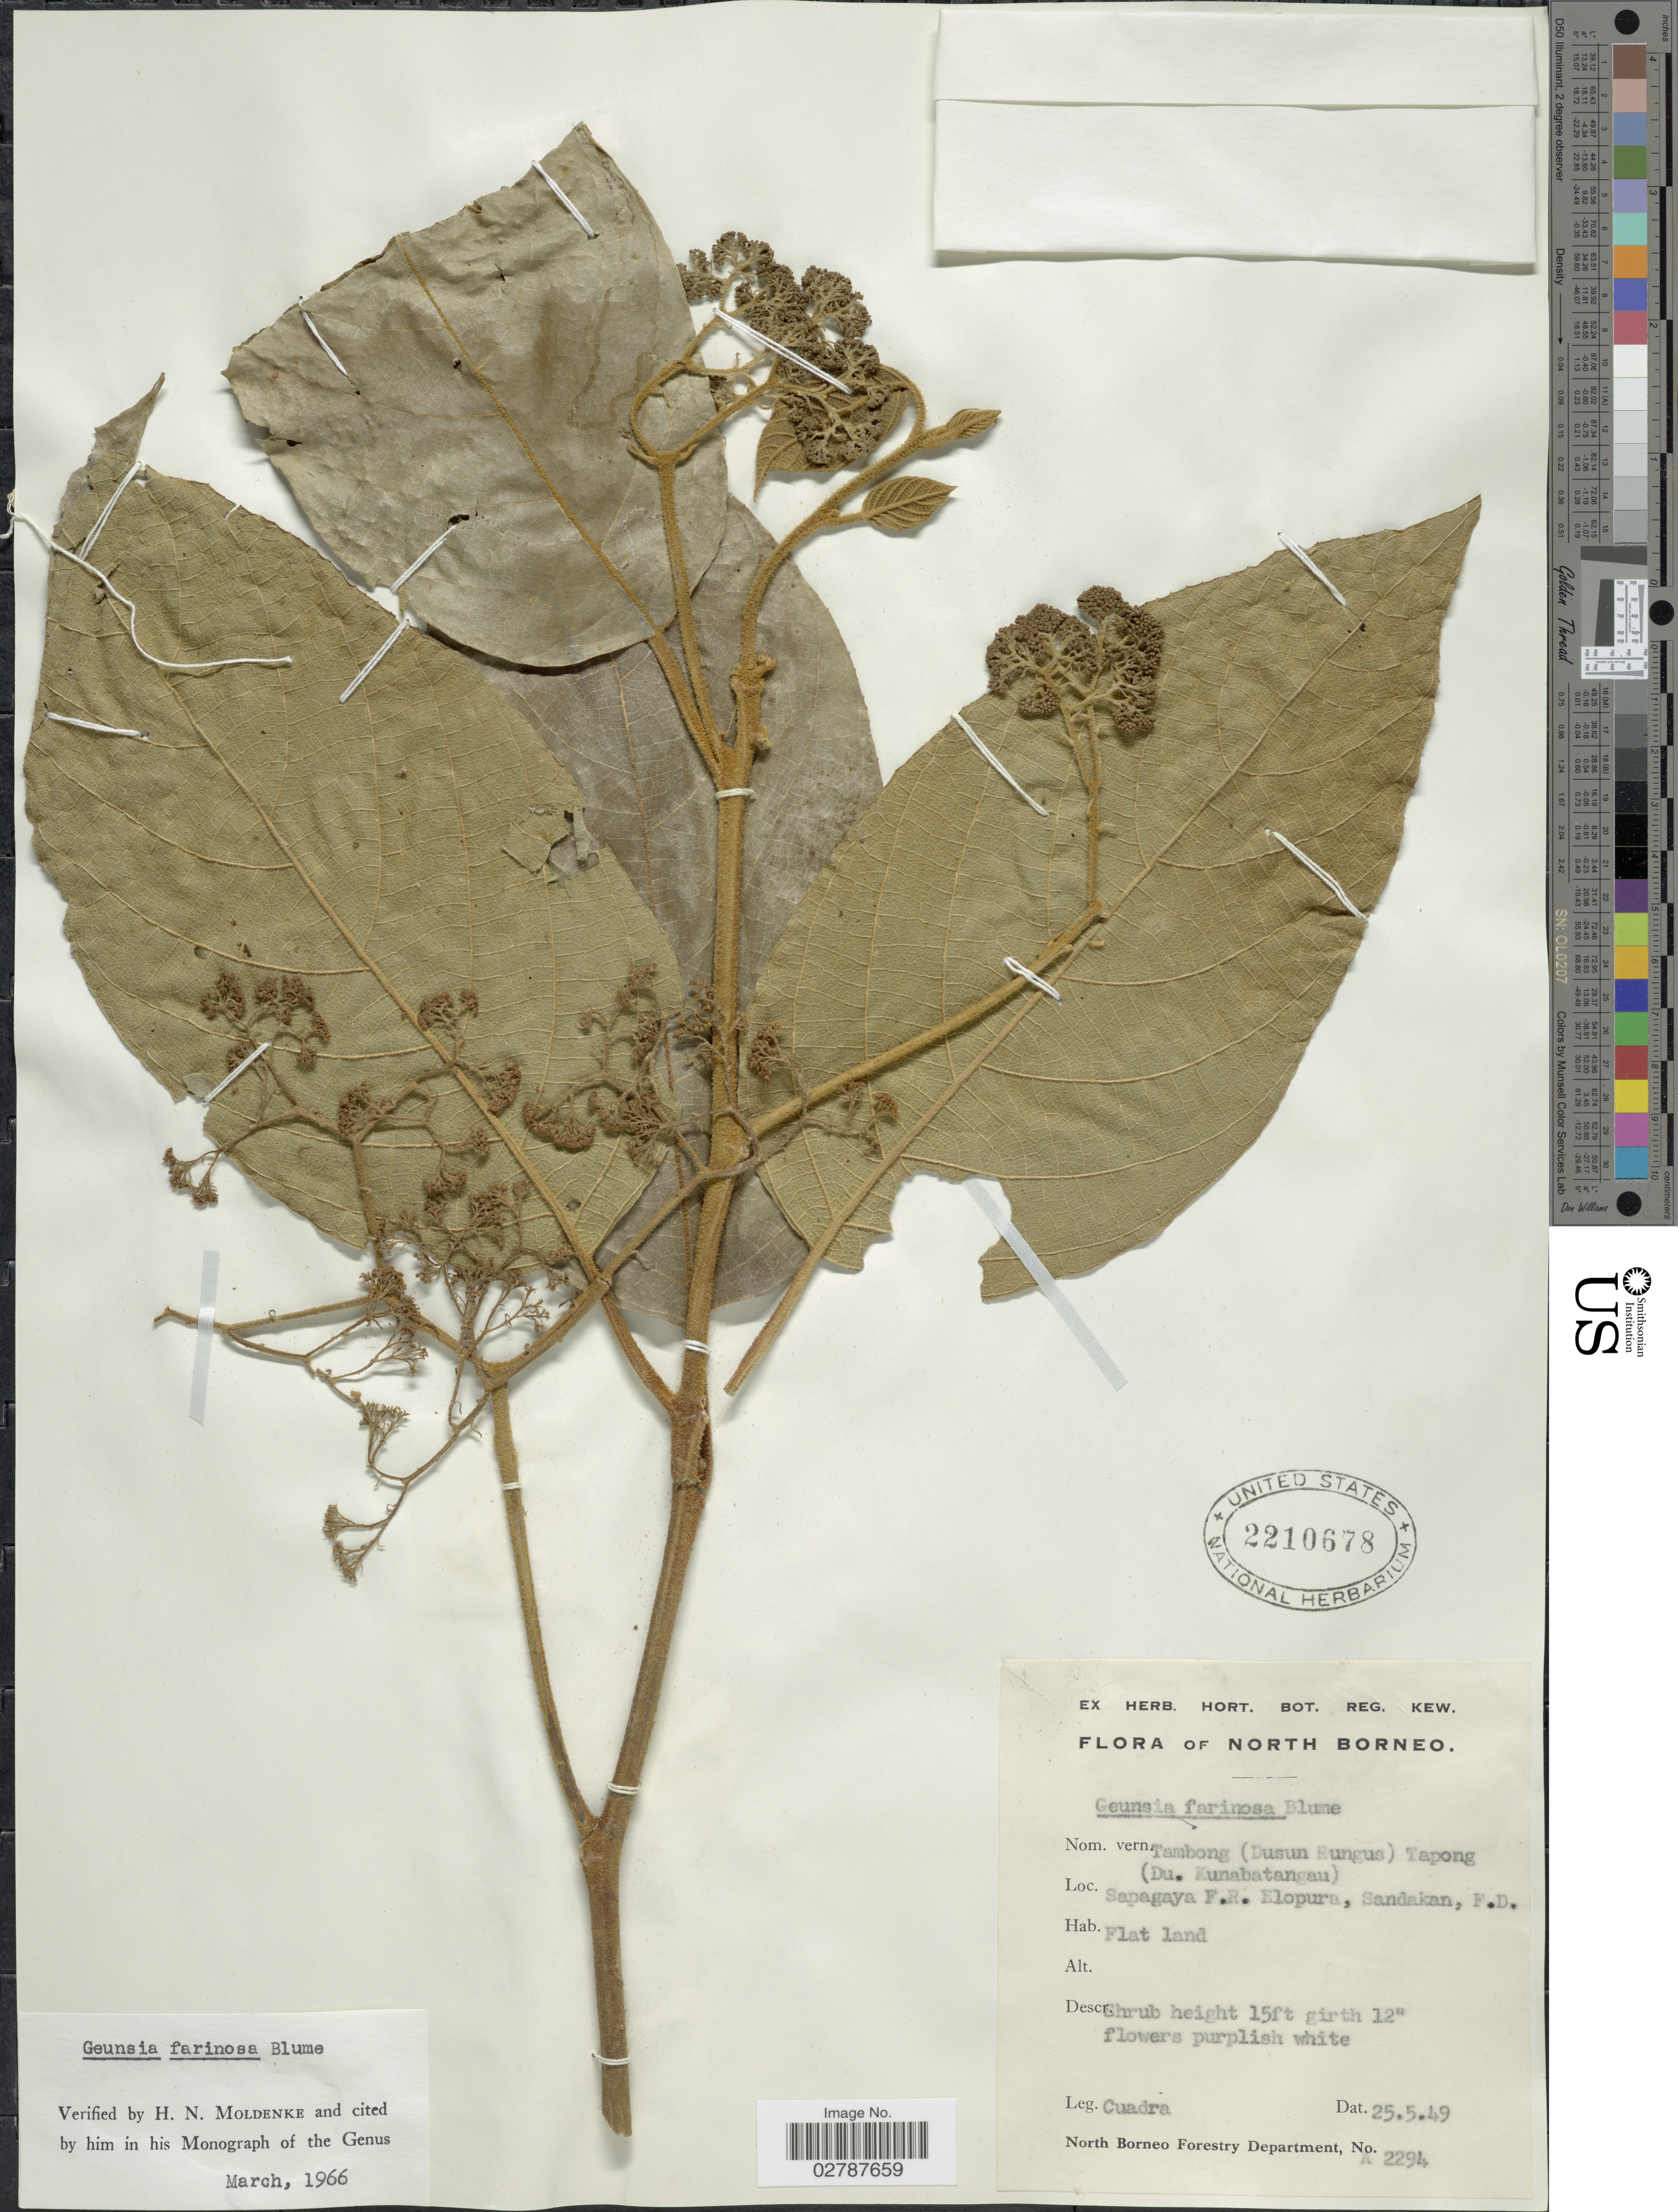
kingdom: Plantae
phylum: Tracheophyta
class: Magnoliopsida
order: Lamiales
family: Lamiaceae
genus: Callicarpa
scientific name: Callicarpa farinosa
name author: Roxb. ex C.B. Clarke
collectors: -. Cuadra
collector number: A2294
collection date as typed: Transcribed d/m/y: 25/5/49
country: Malaysia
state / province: Sabah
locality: North Borneo. Sapagaya F.R. Elopura, Sandakan, F.D.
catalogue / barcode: US 2210678